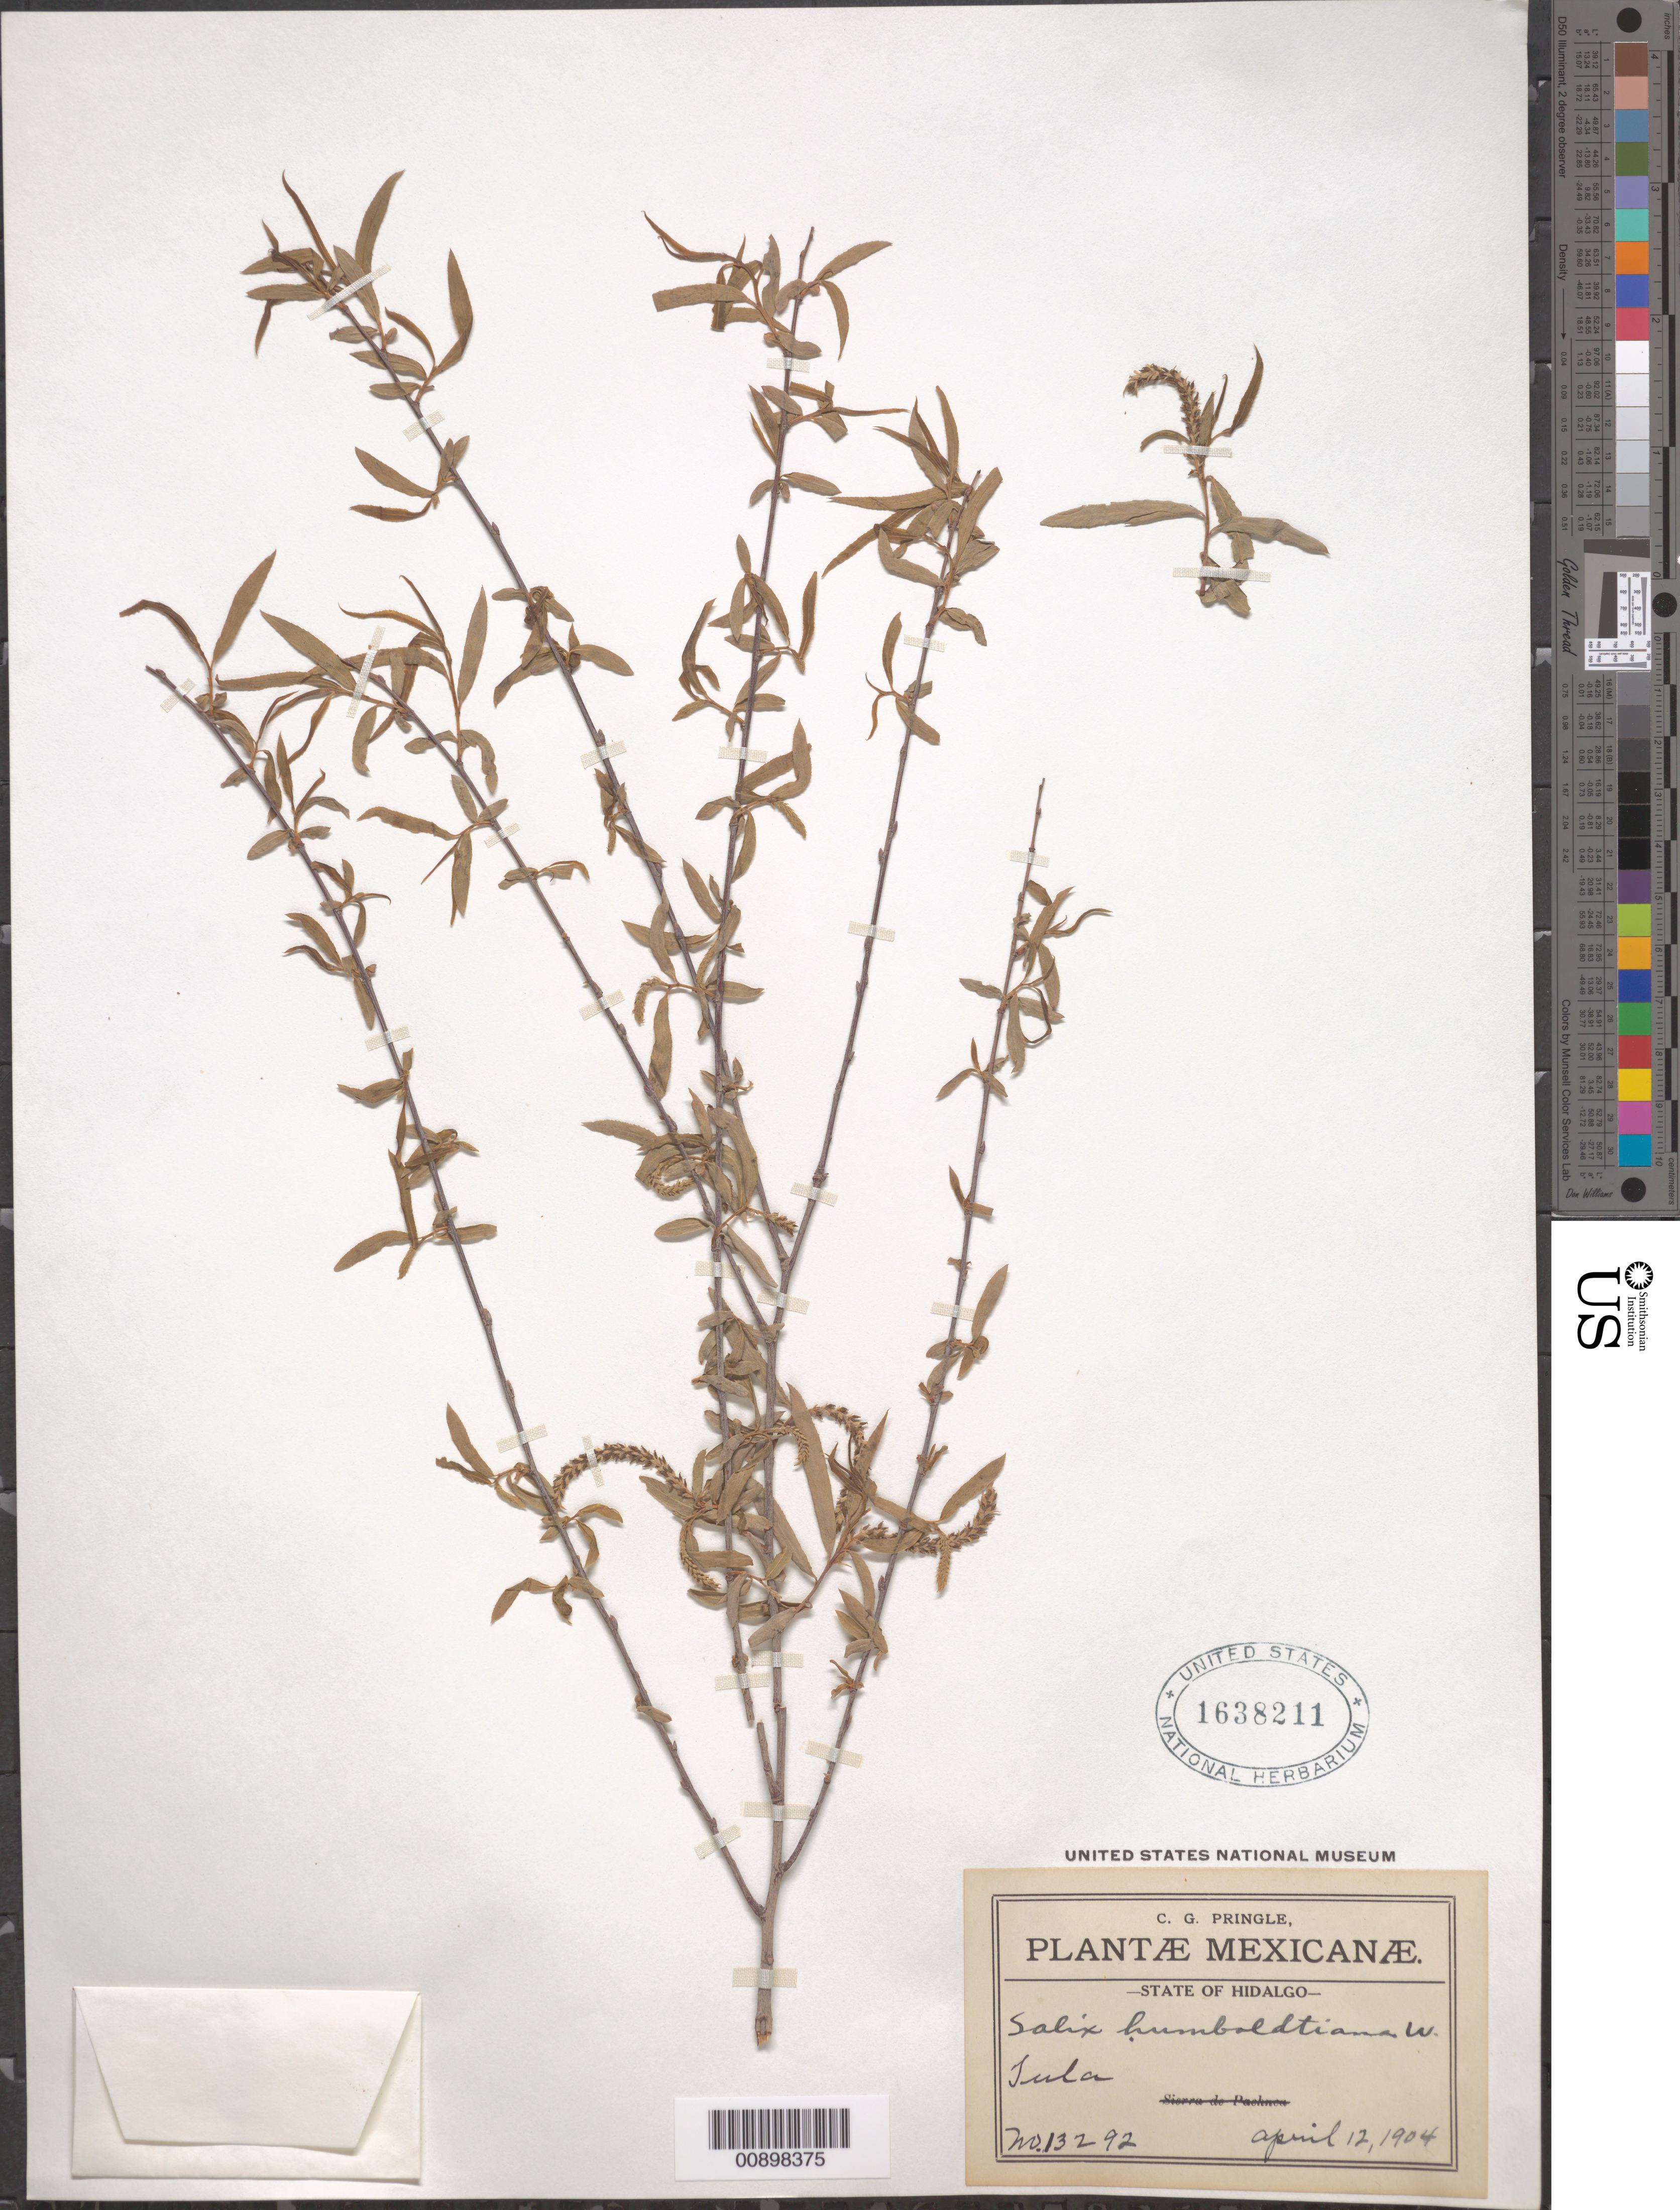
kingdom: Plantae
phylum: Tracheophyta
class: Magnoliopsida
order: Malpighiales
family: Salicaceae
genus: Salix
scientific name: Salix humboldtiana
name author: Willd.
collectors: C. G. Pringle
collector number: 13292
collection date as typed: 12 Apr 1904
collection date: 1904-04-12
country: Mexico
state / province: Hidalgo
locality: Tula, State of Hidalgo.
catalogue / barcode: US 1638211